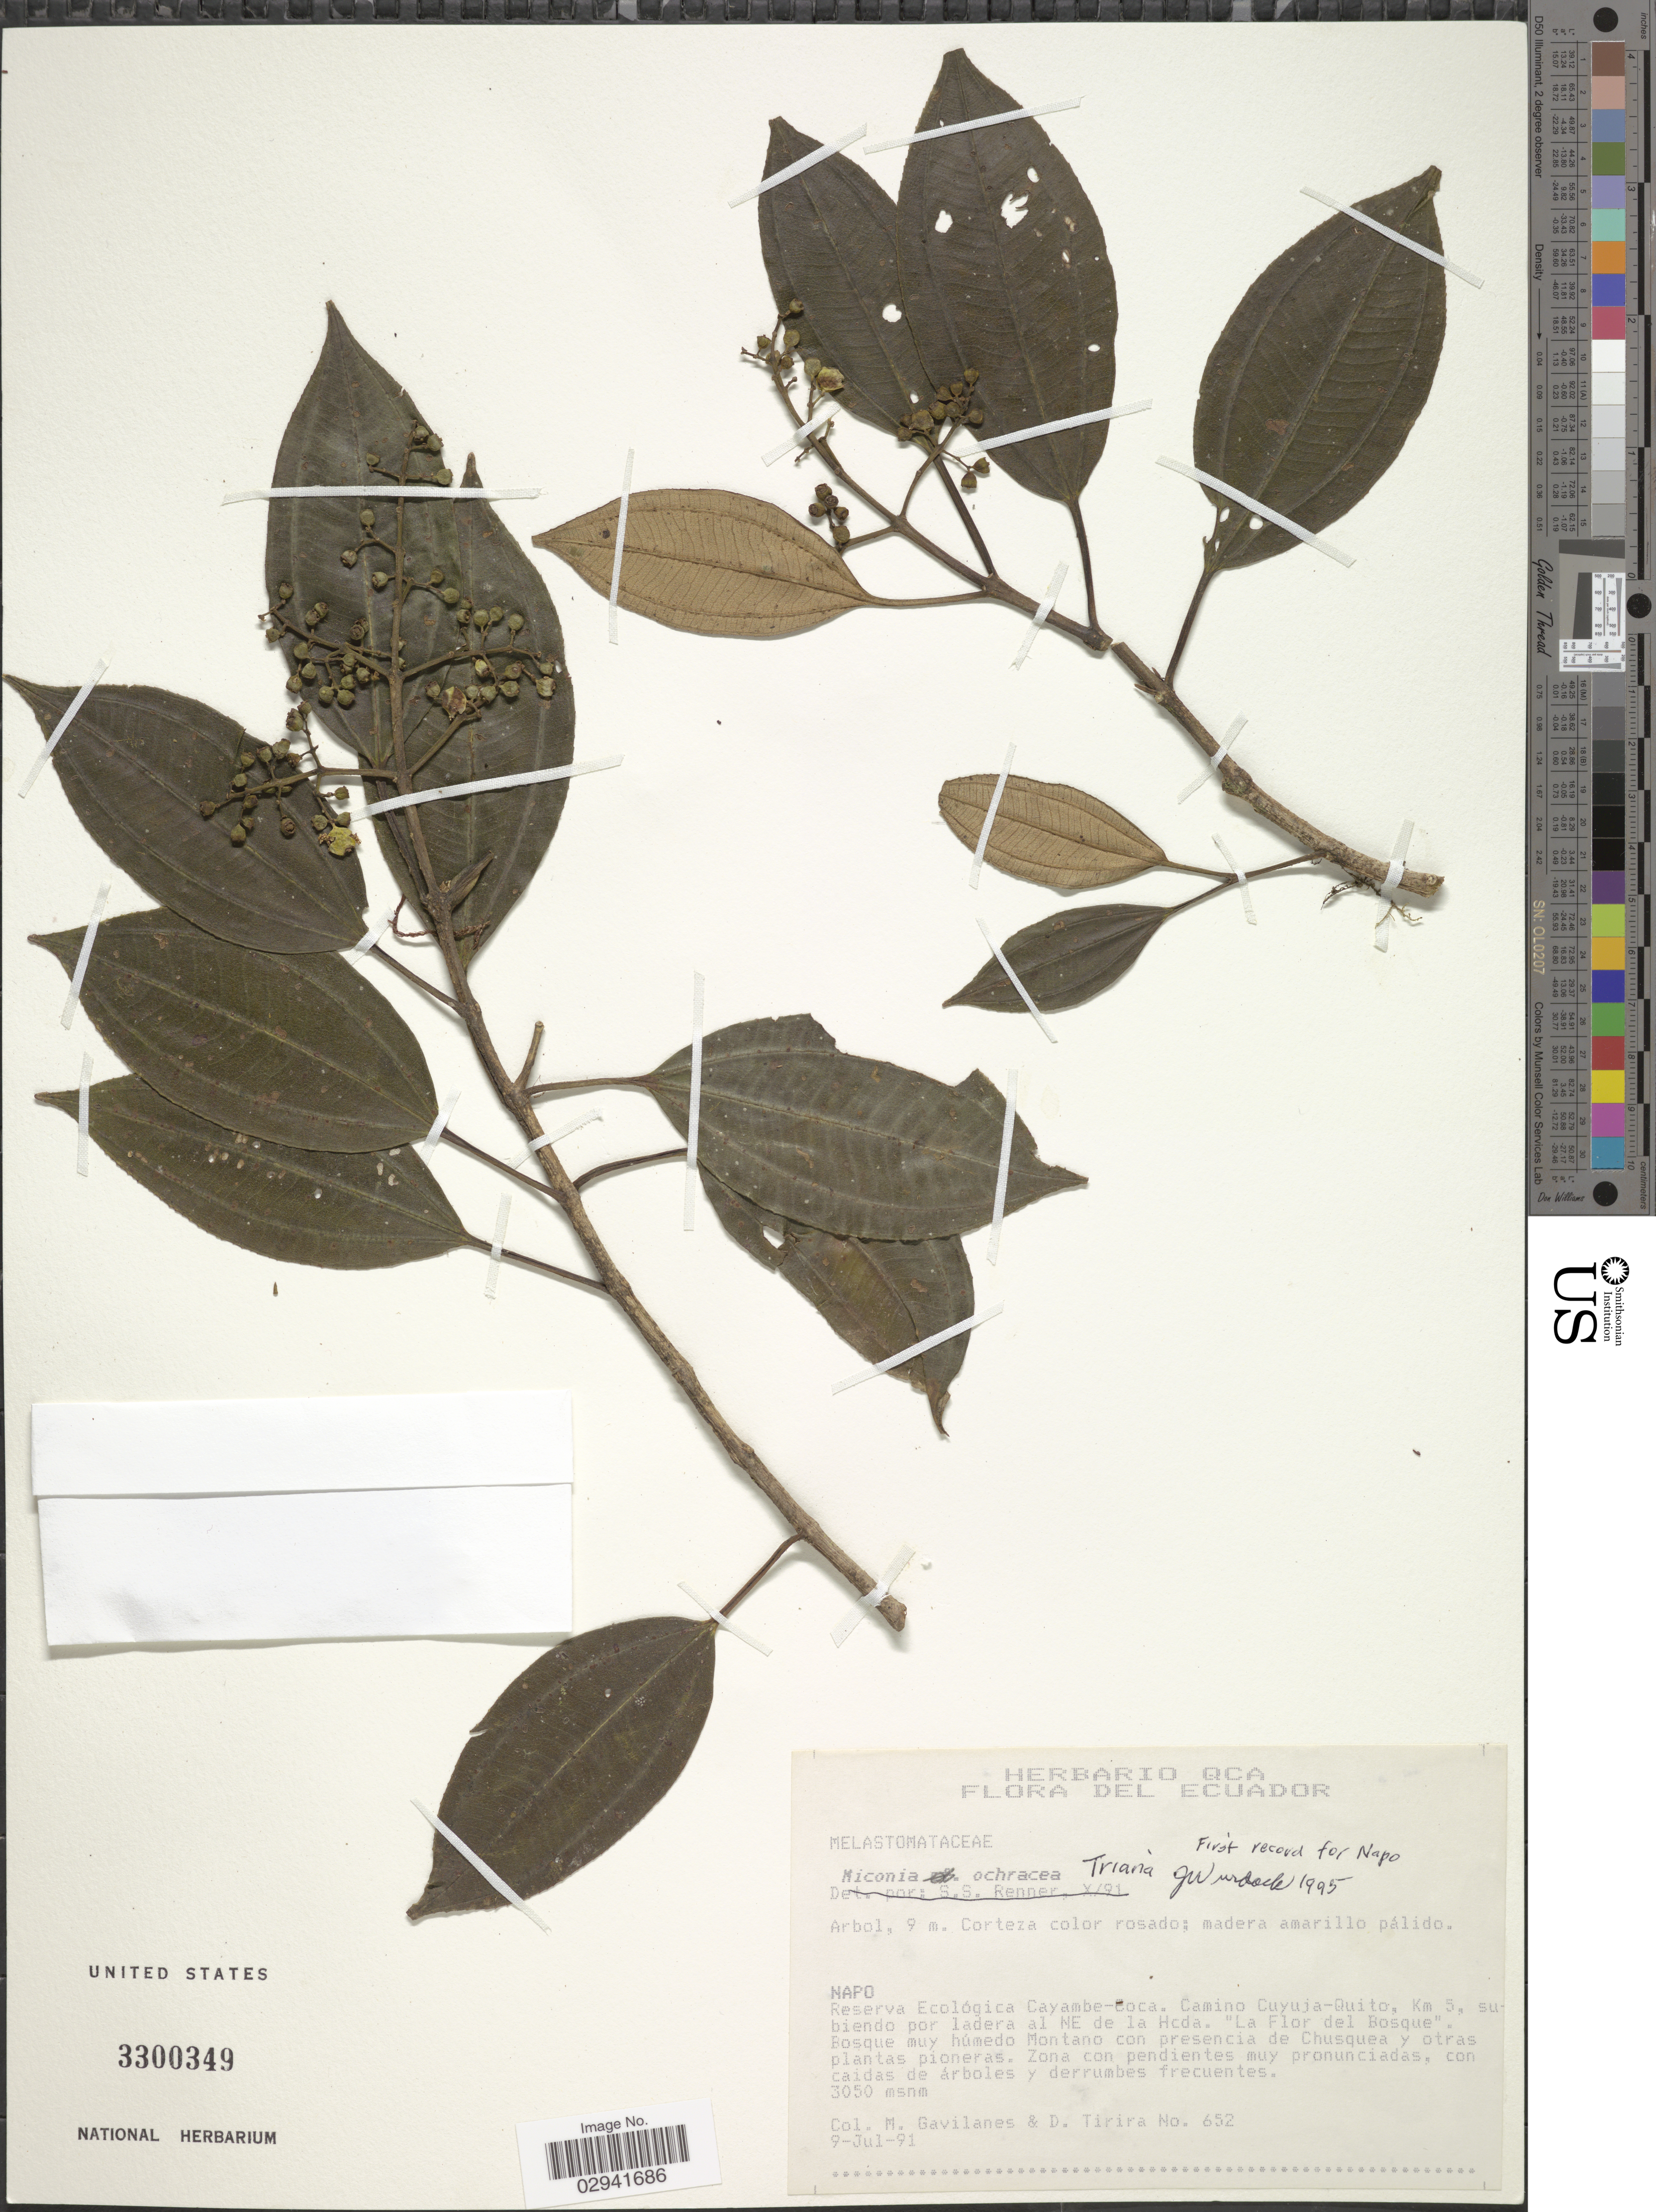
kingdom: Plantae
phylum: Tracheophyta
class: Magnoliopsida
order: Myrtales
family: Melastomataceae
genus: Miconia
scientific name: Miconia ochracea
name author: Triana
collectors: M. Gavilanes & D. Tirira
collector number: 652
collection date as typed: Transcribed d/m/y: 9/7/91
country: Ecuador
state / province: Napo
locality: Reserva Ecológica Cayambe-Coca. Camino Cuyuja-Quito, Km 5, subiendo por ladera al NE del Hcda.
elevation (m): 3050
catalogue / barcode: US 3300349